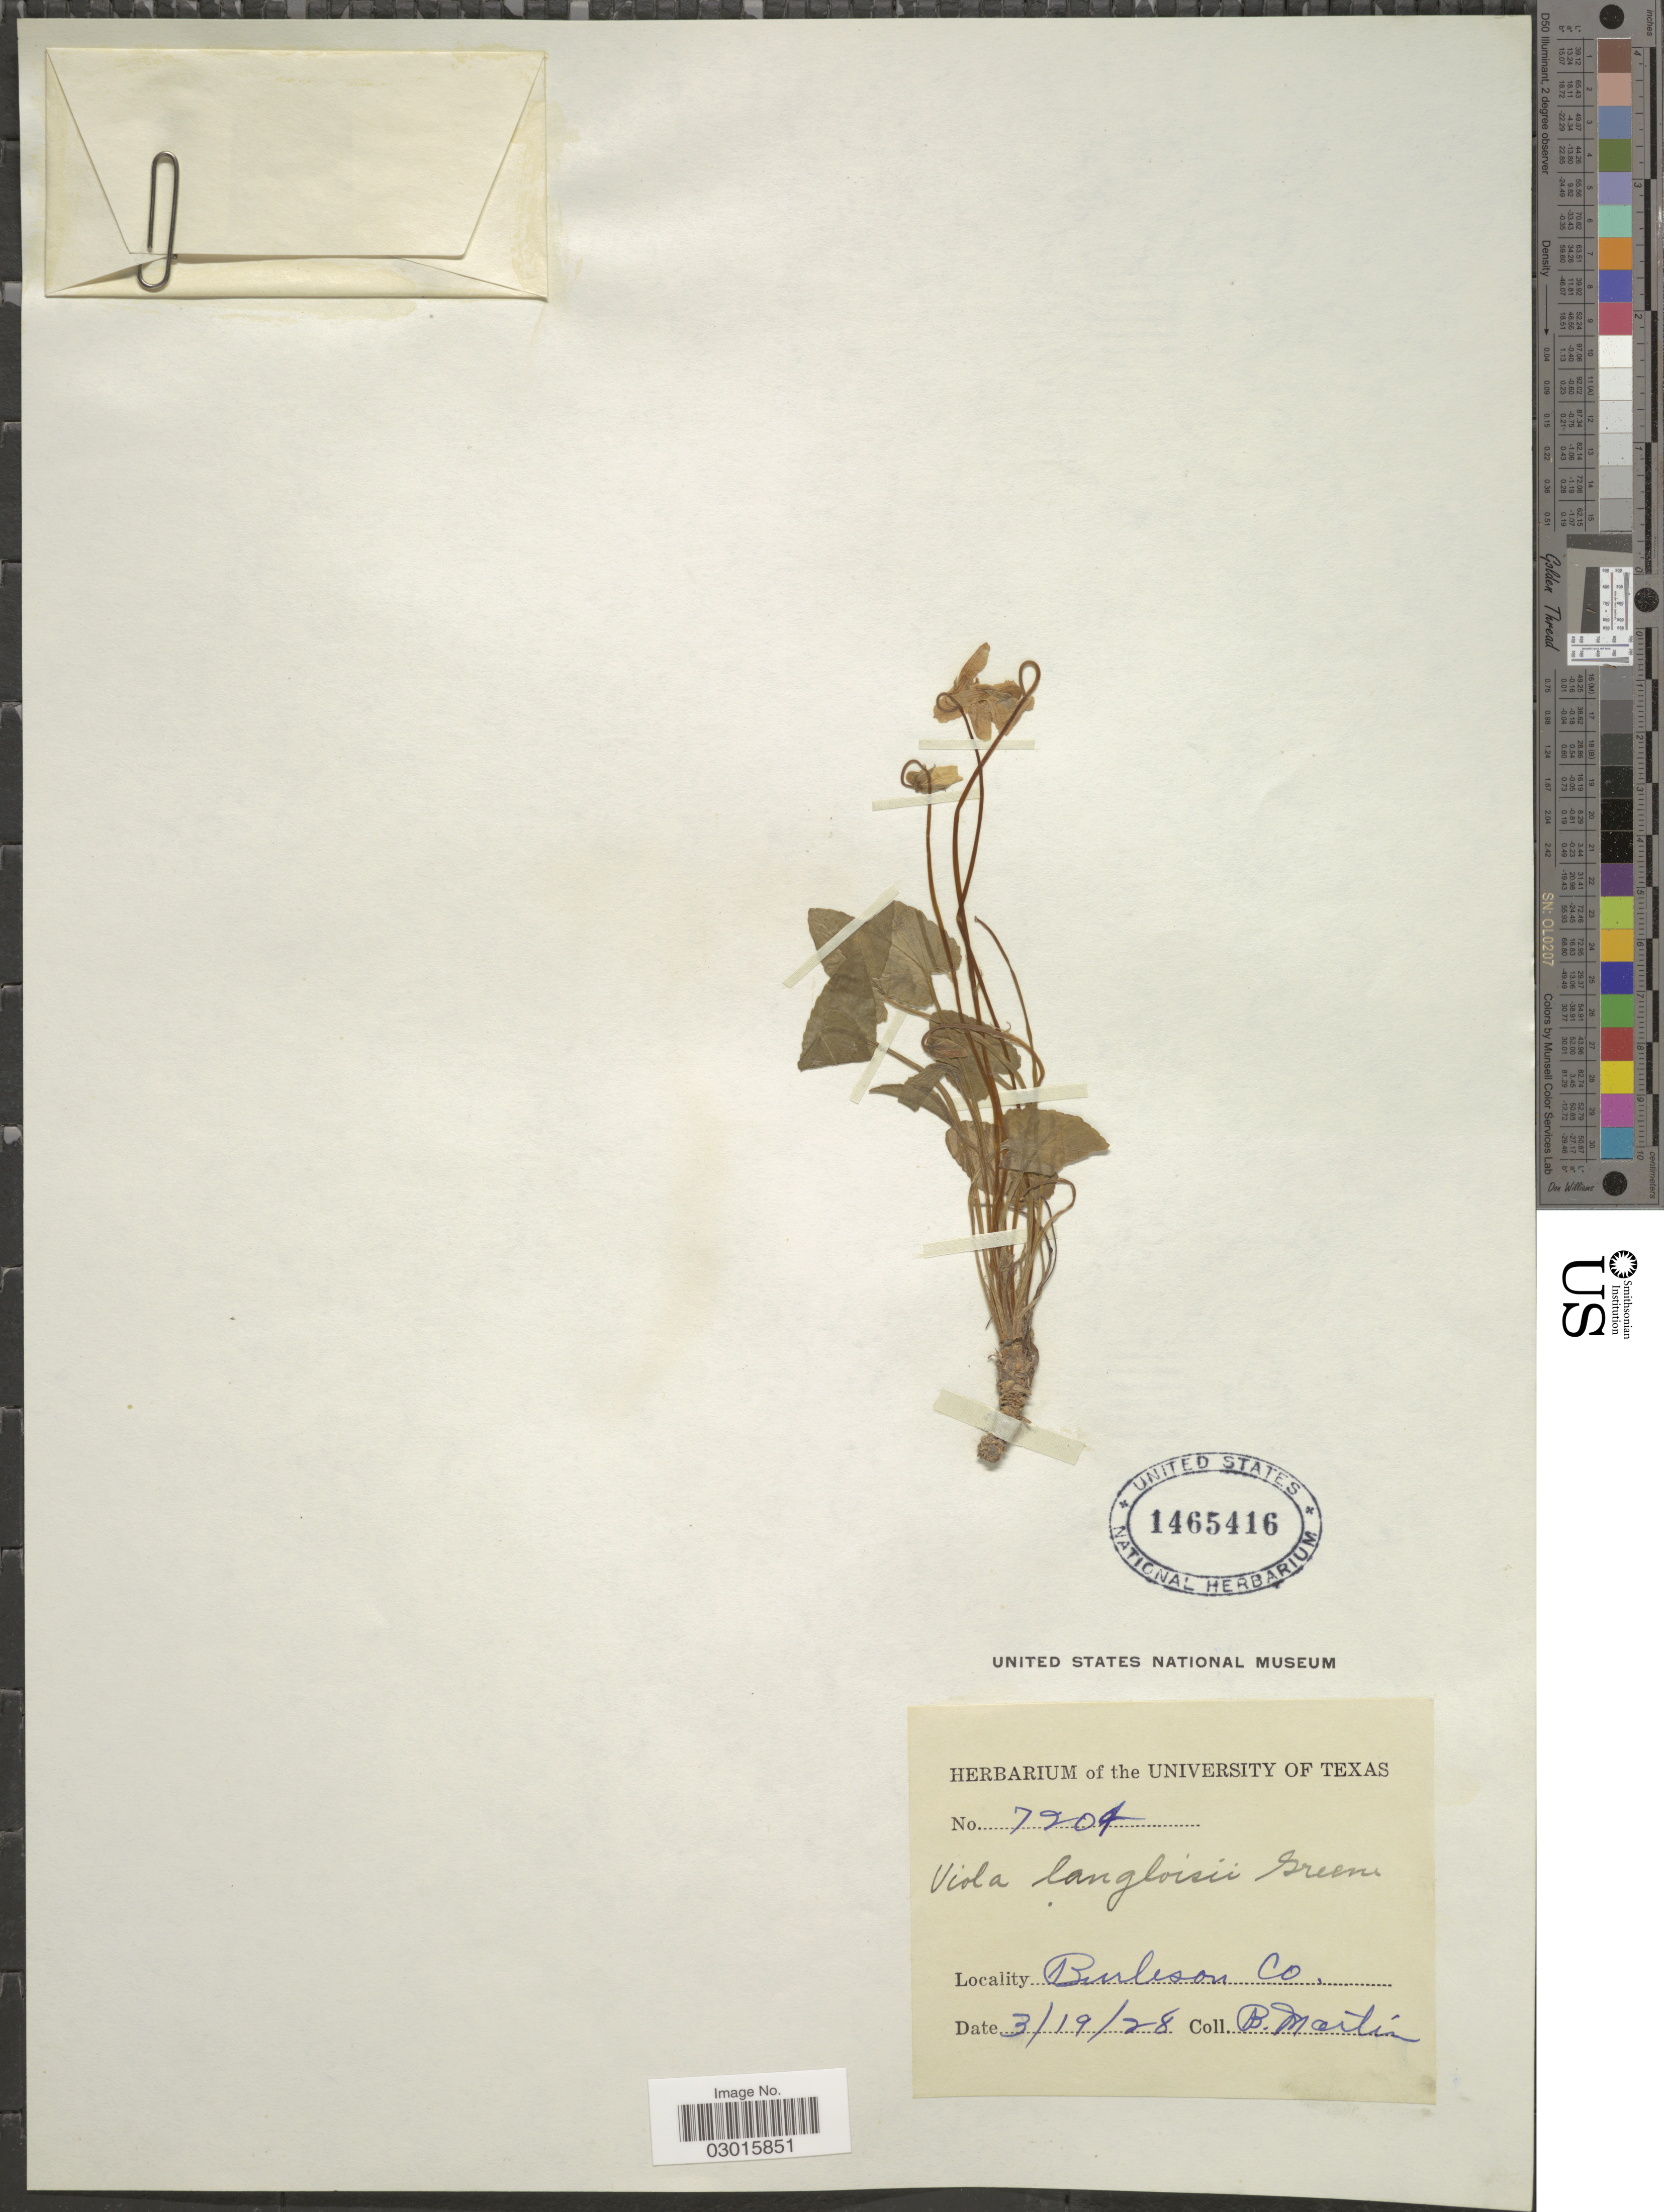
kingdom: Plantae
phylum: Tracheophyta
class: Magnoliopsida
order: Malpighiales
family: Violaceae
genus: Viola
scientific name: Viola langloisii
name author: Greene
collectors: B. Martin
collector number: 7204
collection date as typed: Transcribed d/m/y: 19/3/28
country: United States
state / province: Texas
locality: Burleson Co.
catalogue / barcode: US 1465416